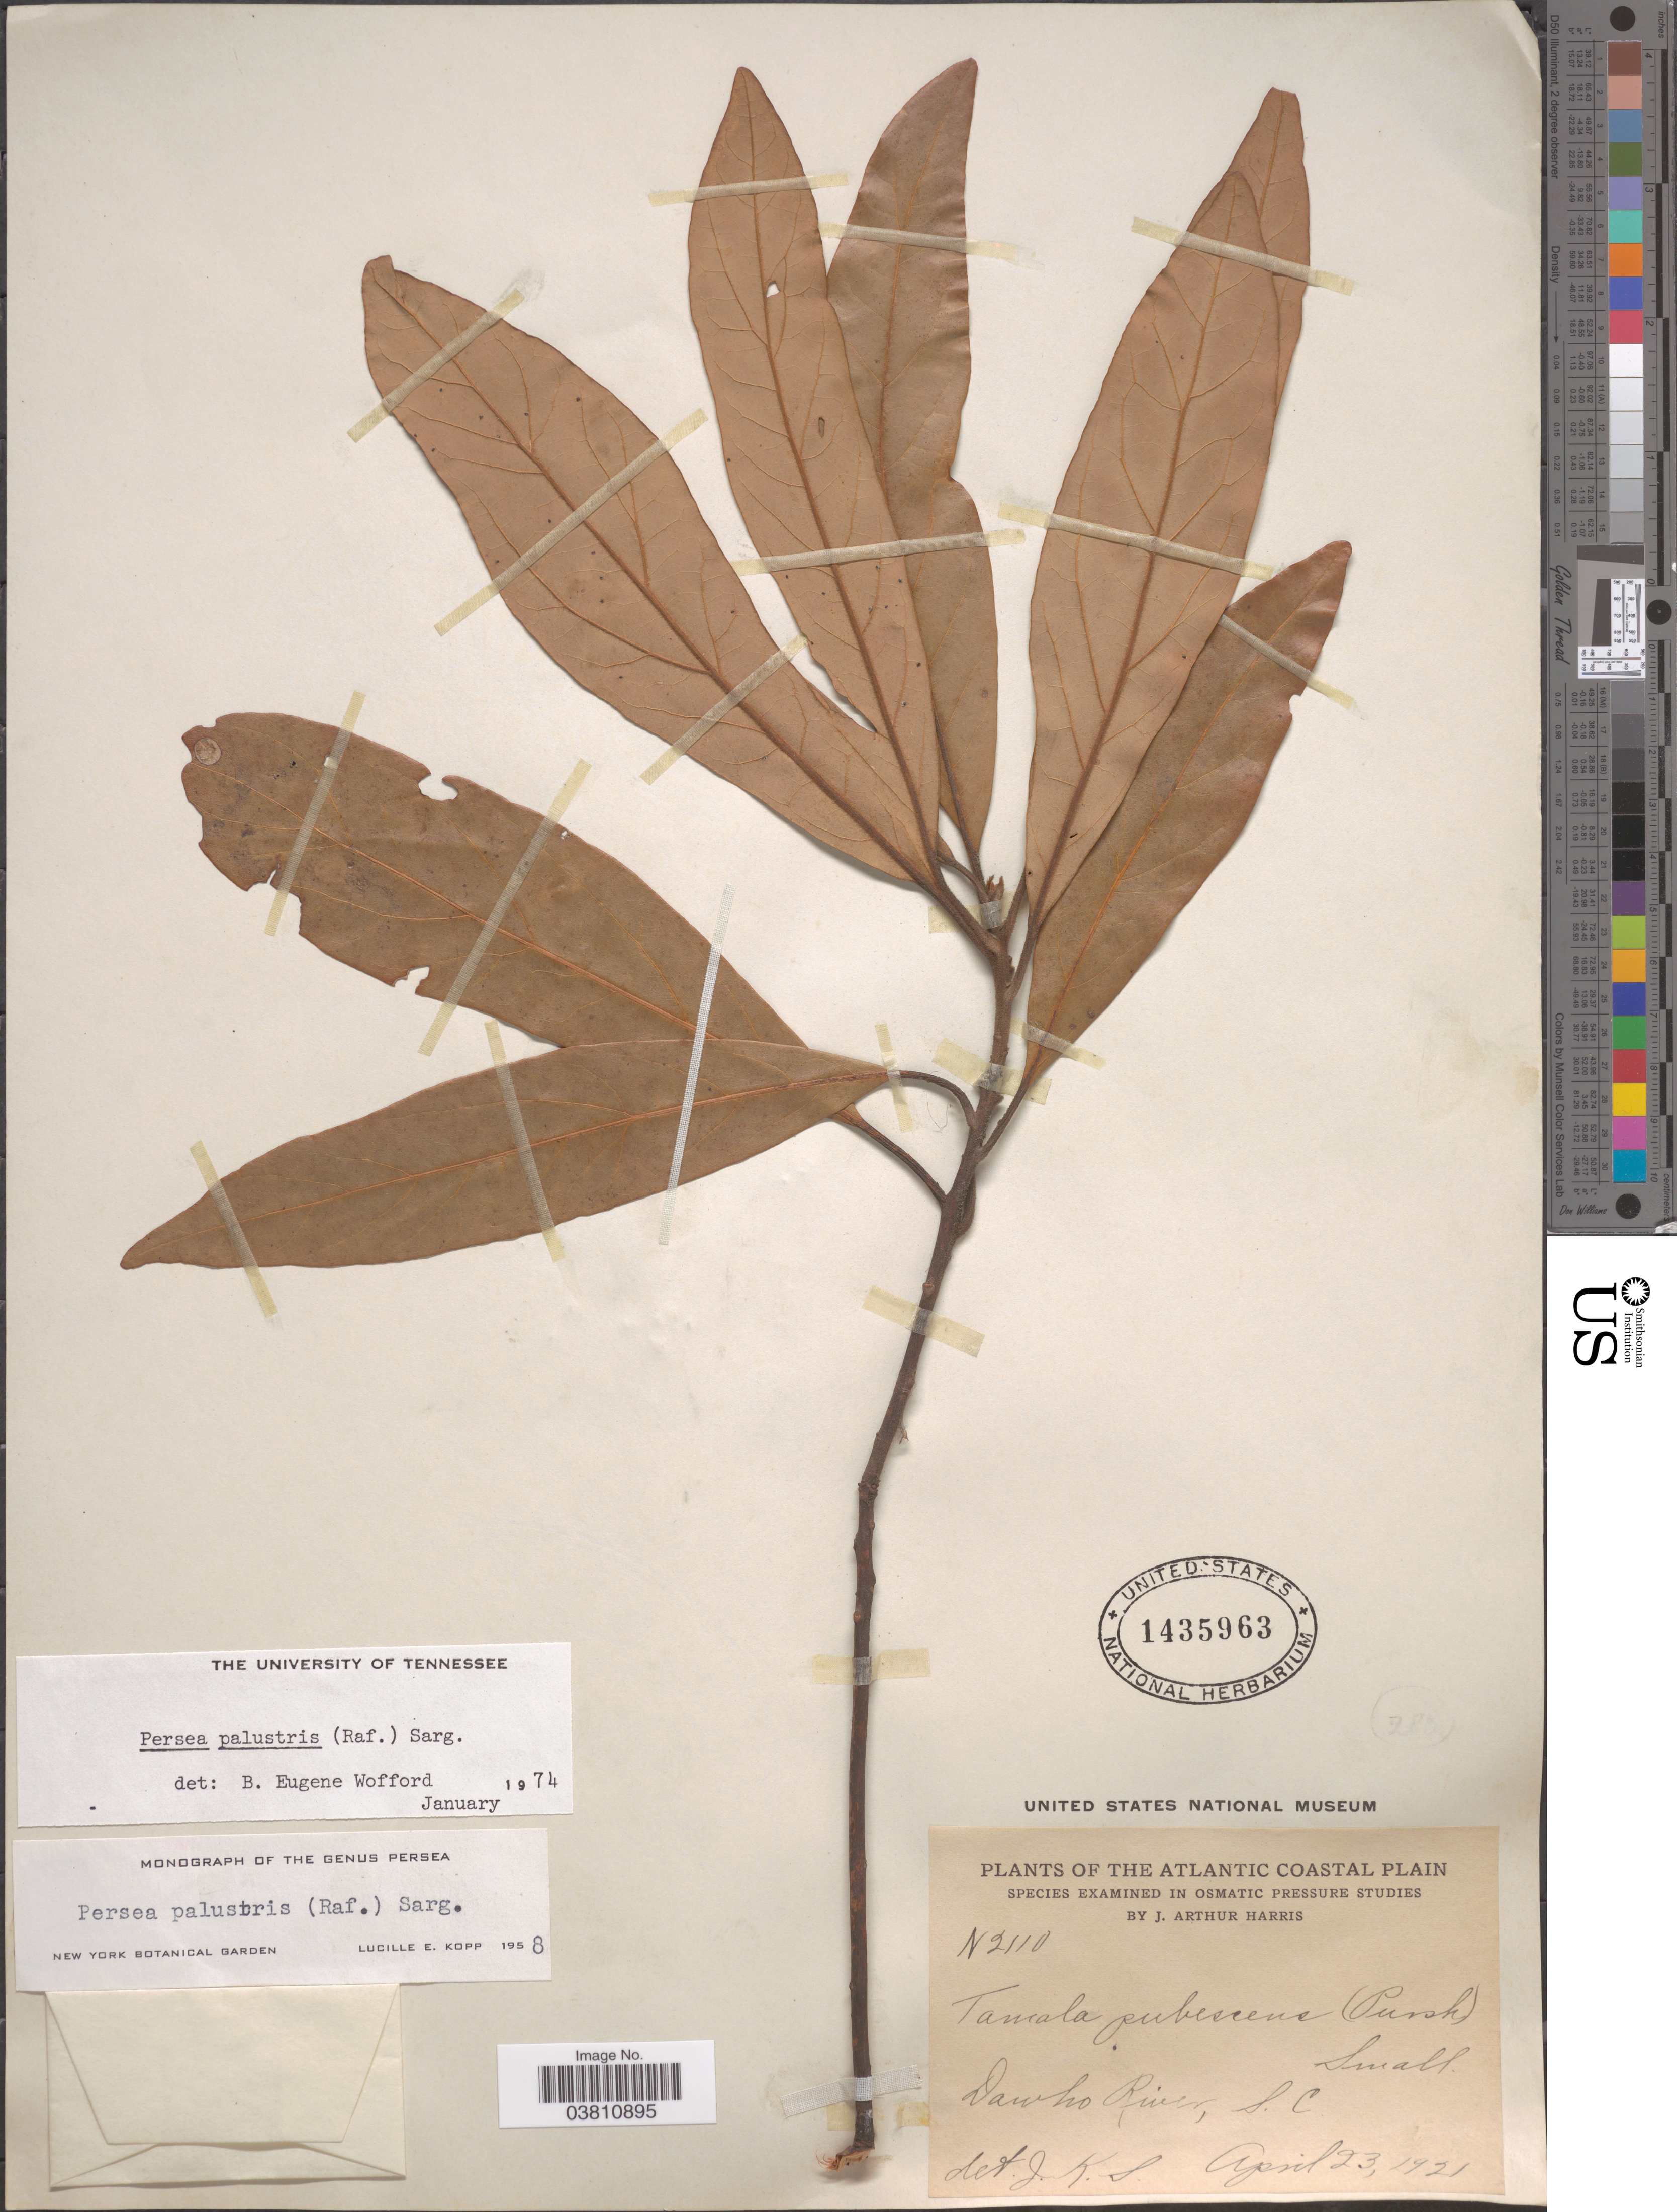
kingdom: Plantae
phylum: Tracheophyta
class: Magnoliopsida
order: Laurales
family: Lauraceae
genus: Persea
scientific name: Persea palustris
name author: (Raf.) Sarg.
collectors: J. A. Harris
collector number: N2110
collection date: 1921-04-23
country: United States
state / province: South Carolina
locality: The Atlantic Coastal Plain. Dawho River.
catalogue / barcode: US 1435963